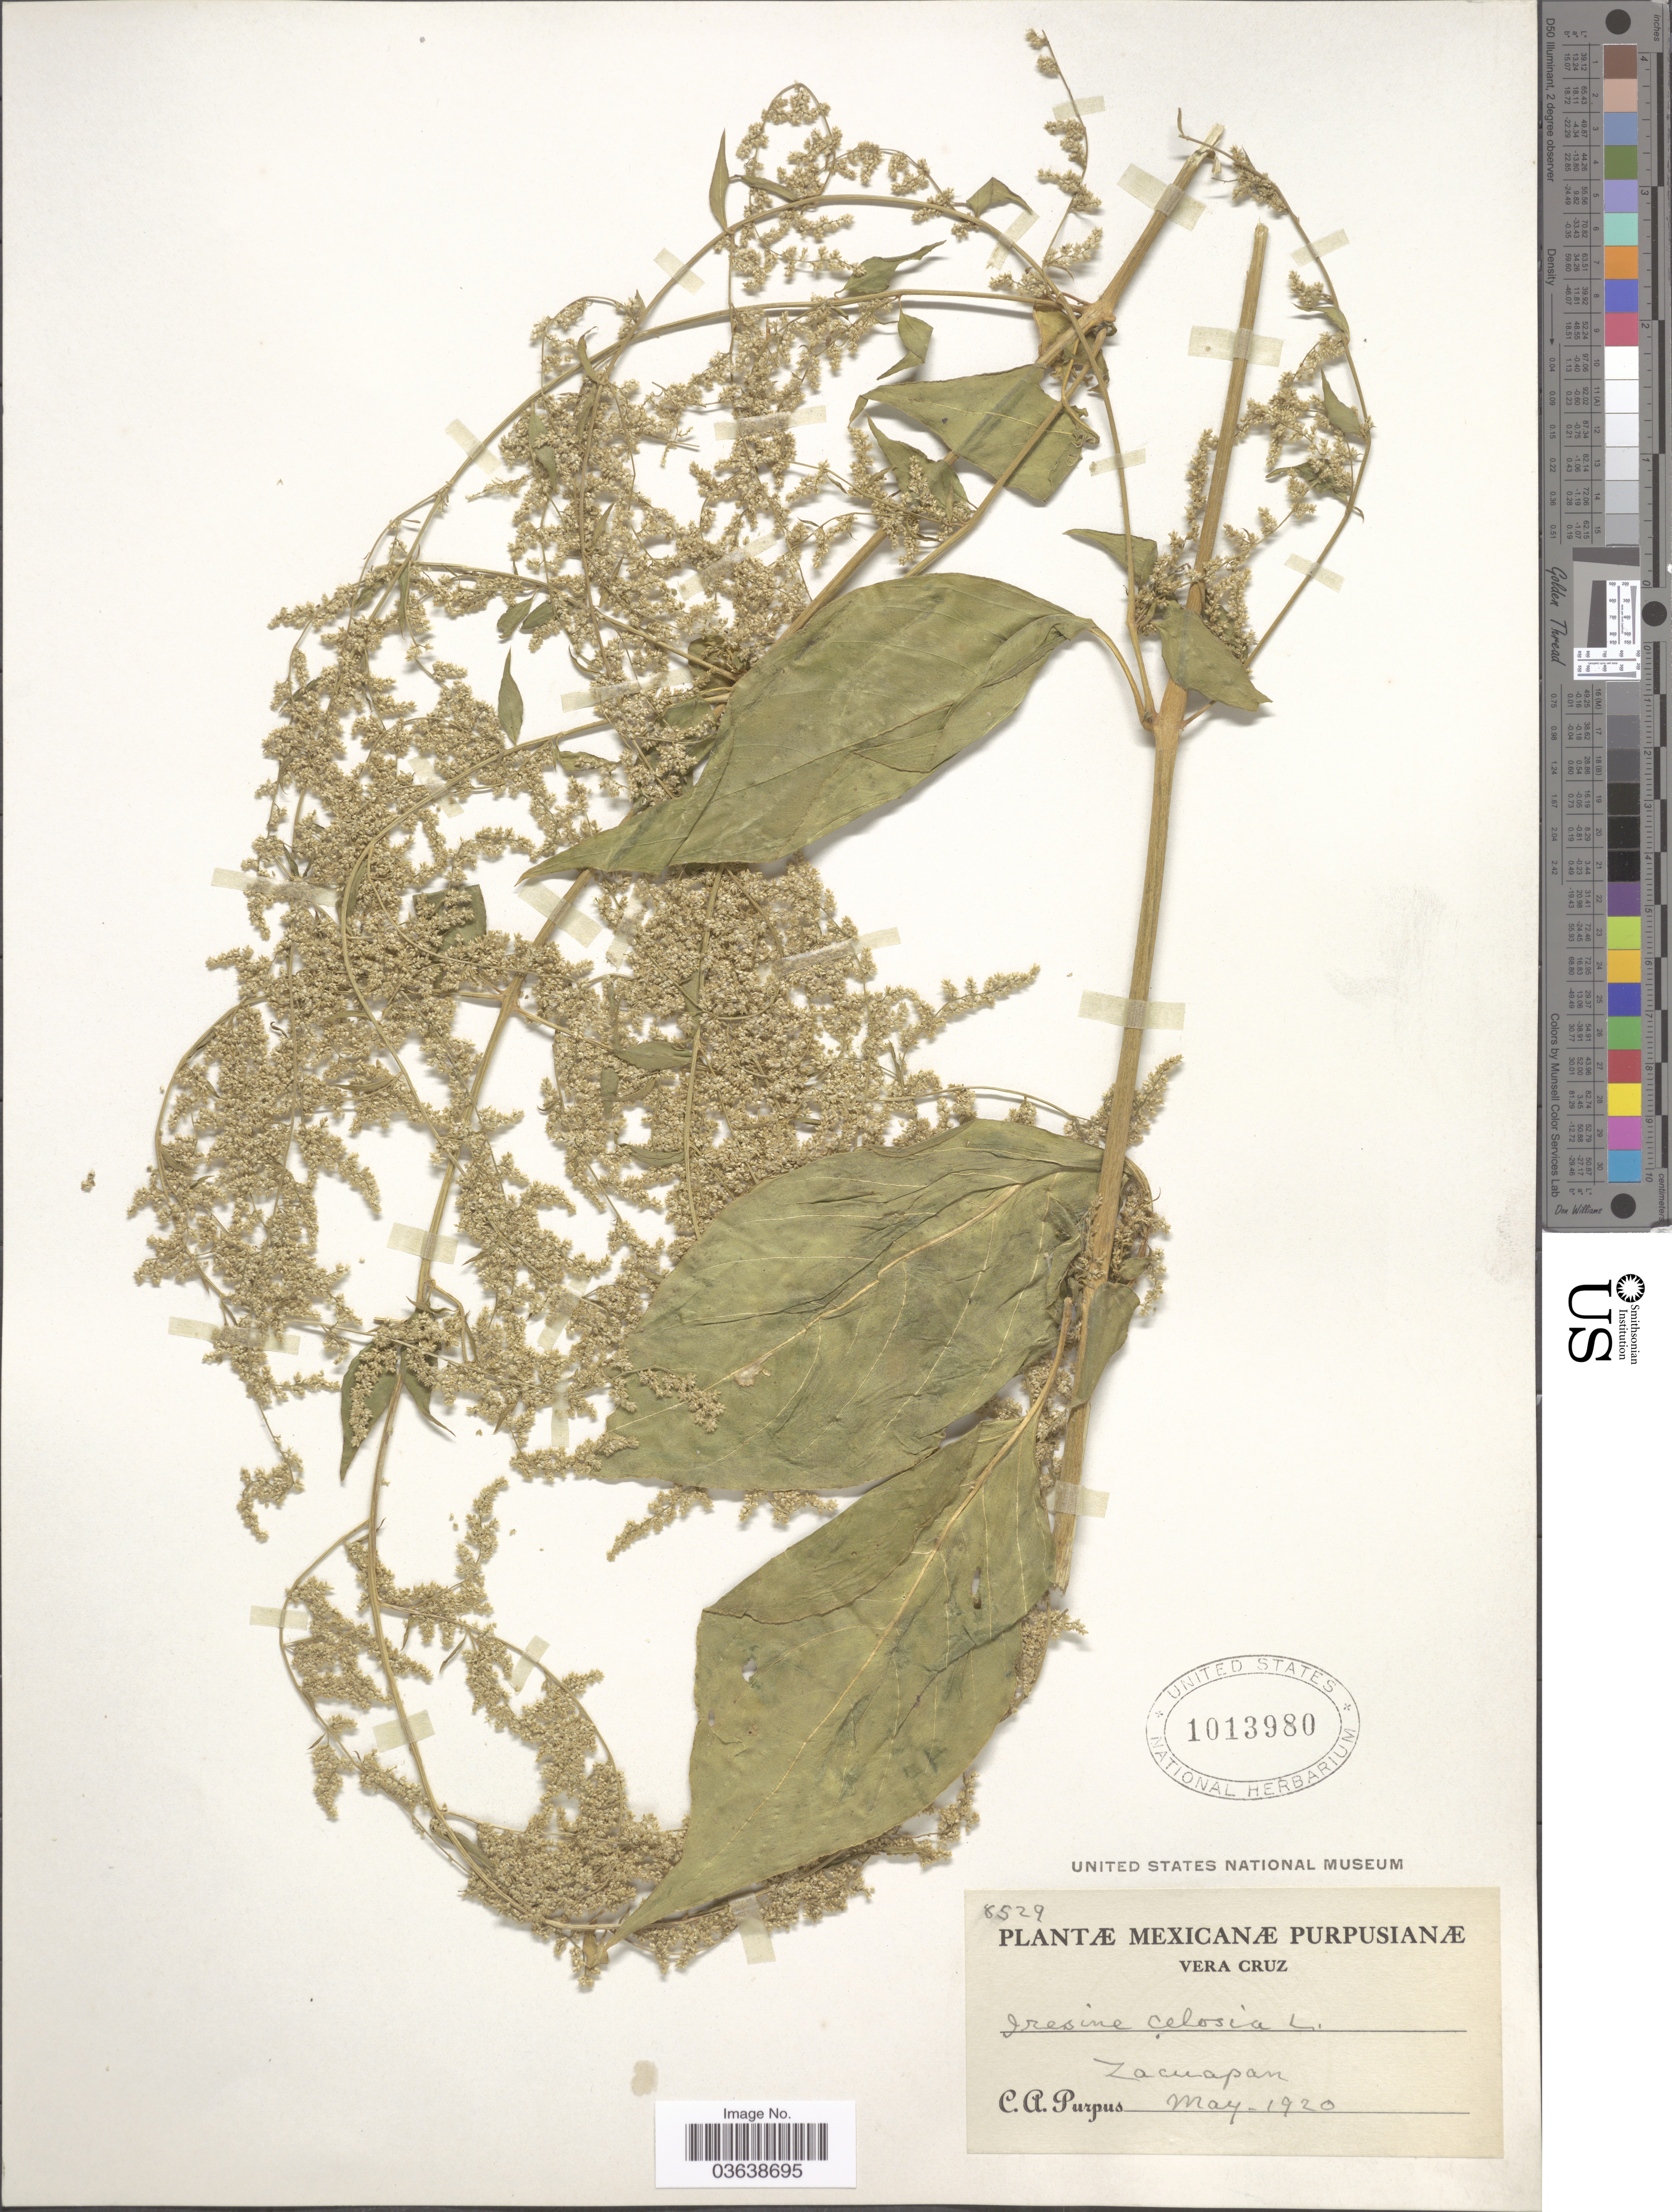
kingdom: Plantae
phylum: Tracheophyta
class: Magnoliopsida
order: Caryophyllales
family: Amaranthaceae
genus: Iresine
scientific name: Iresine celosia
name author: L.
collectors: C. A. Purpus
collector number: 8529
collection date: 1920-05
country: Mexico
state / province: Veracruz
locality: Vera Cruz. Zacuapan.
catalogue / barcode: US 1013980